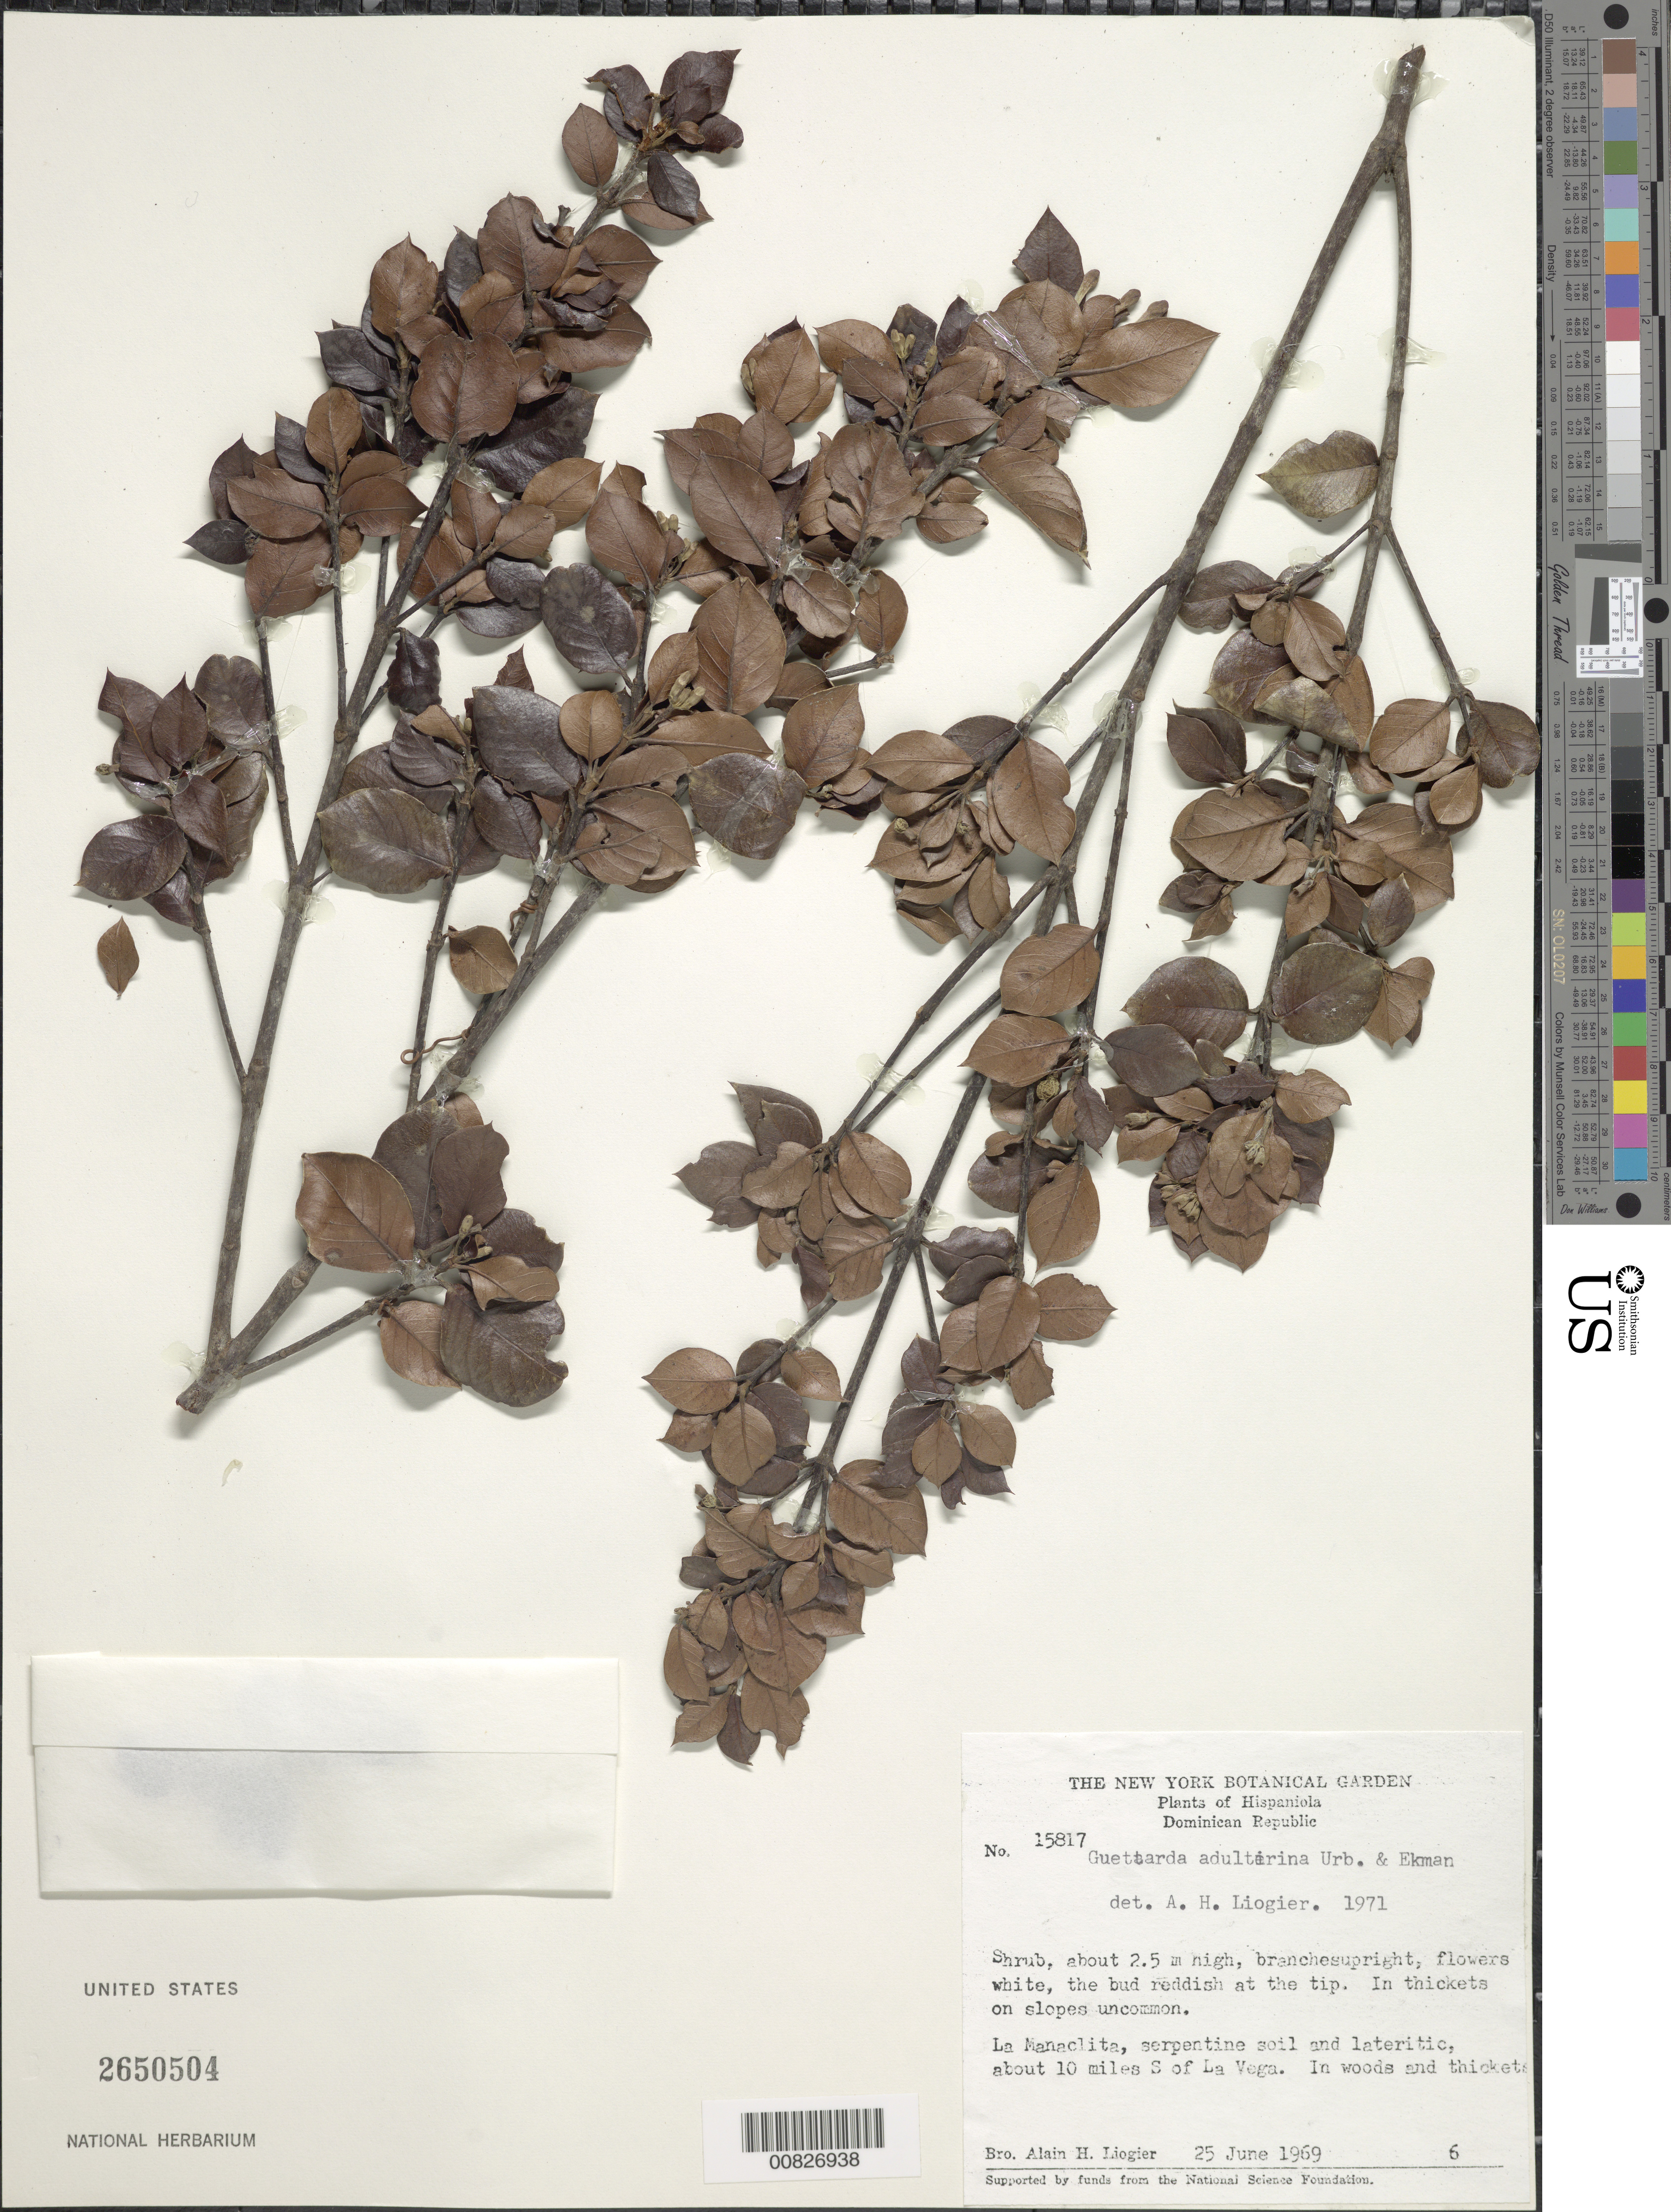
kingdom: Plantae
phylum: Tracheophyta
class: Magnoliopsida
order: Gentianales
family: Rubiaceae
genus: Guettarda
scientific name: Guettarda adulterina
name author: Urb. & Ekman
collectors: A. H. Liogier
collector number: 15817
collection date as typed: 25 Jun 1969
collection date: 1969-06-25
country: Dominican Republic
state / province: La Vega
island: Hispaniola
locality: La Manaclita, about 10 miles S of La Vega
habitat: In thickets on slopes and in woods. Serpentine soil and lateritic.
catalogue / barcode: US 2650504